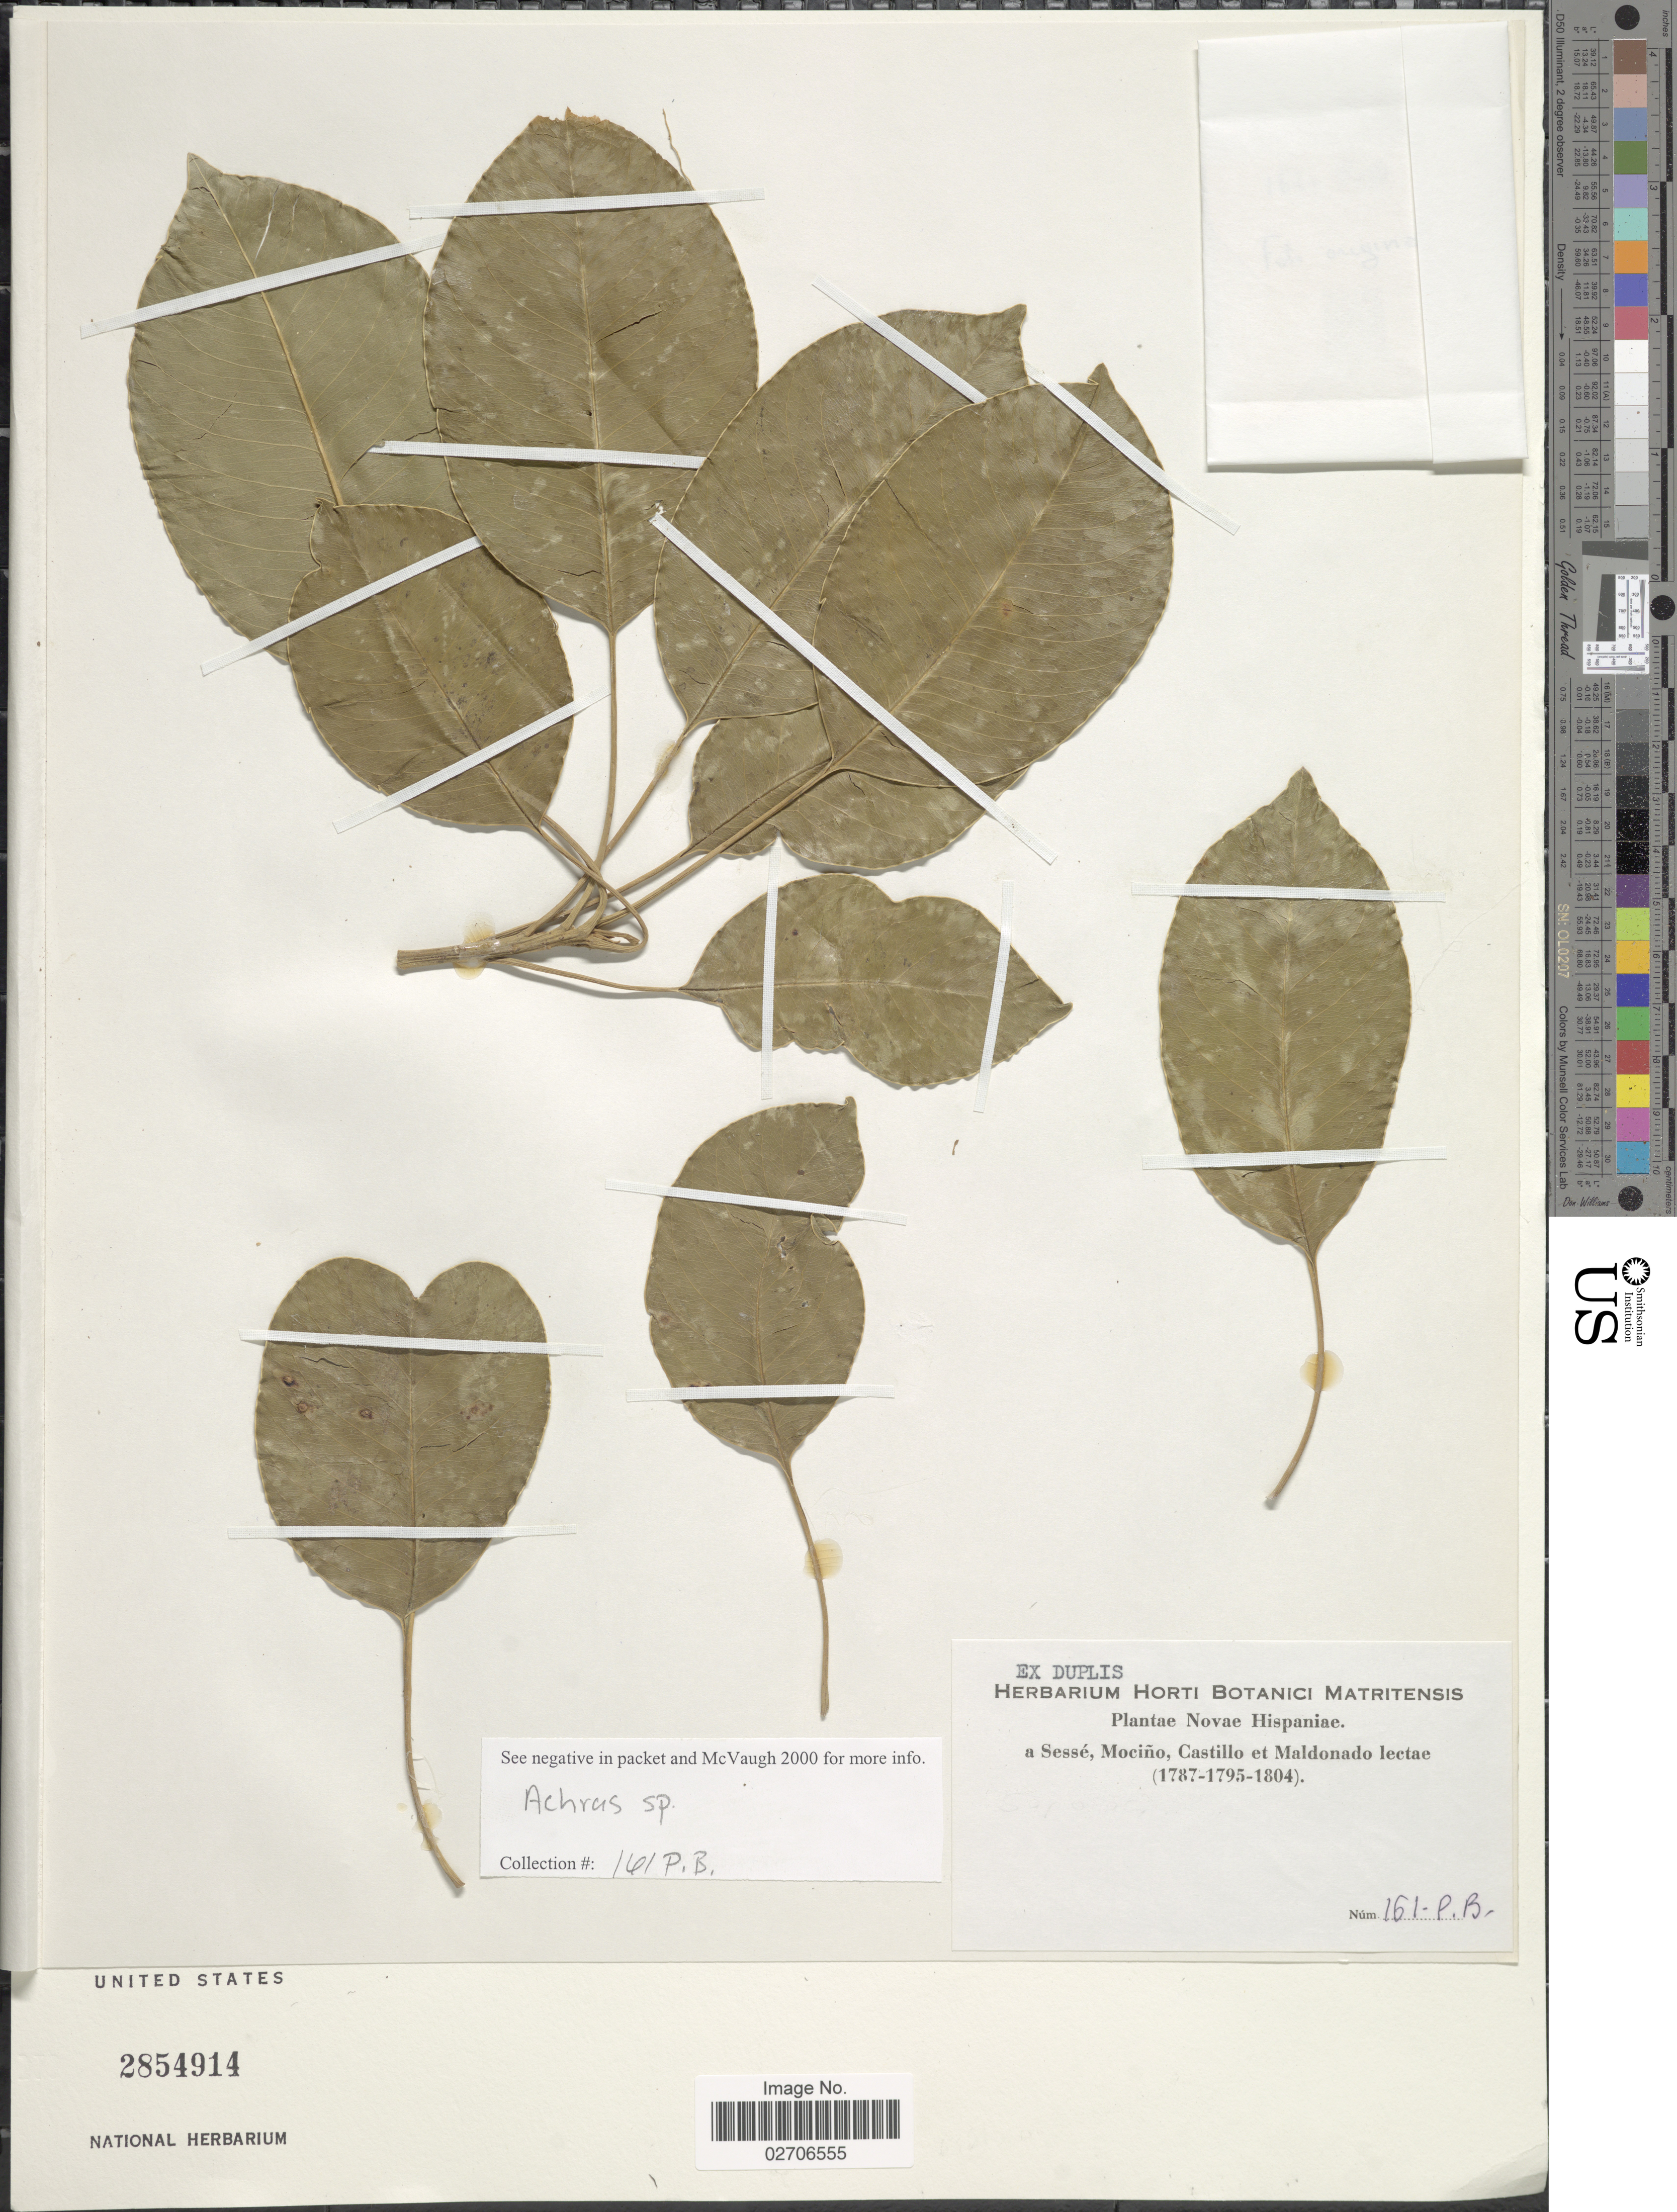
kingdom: Plantae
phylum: Tracheophyta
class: Magnoliopsida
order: Ericales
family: Sapotaceae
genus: Manilkara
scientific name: Manilkara sp.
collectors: ex herb. Horti Botanici Matritensis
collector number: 161 P.B,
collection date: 1787/1804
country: Spain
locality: Novae Hispaniae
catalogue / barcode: US 2854914